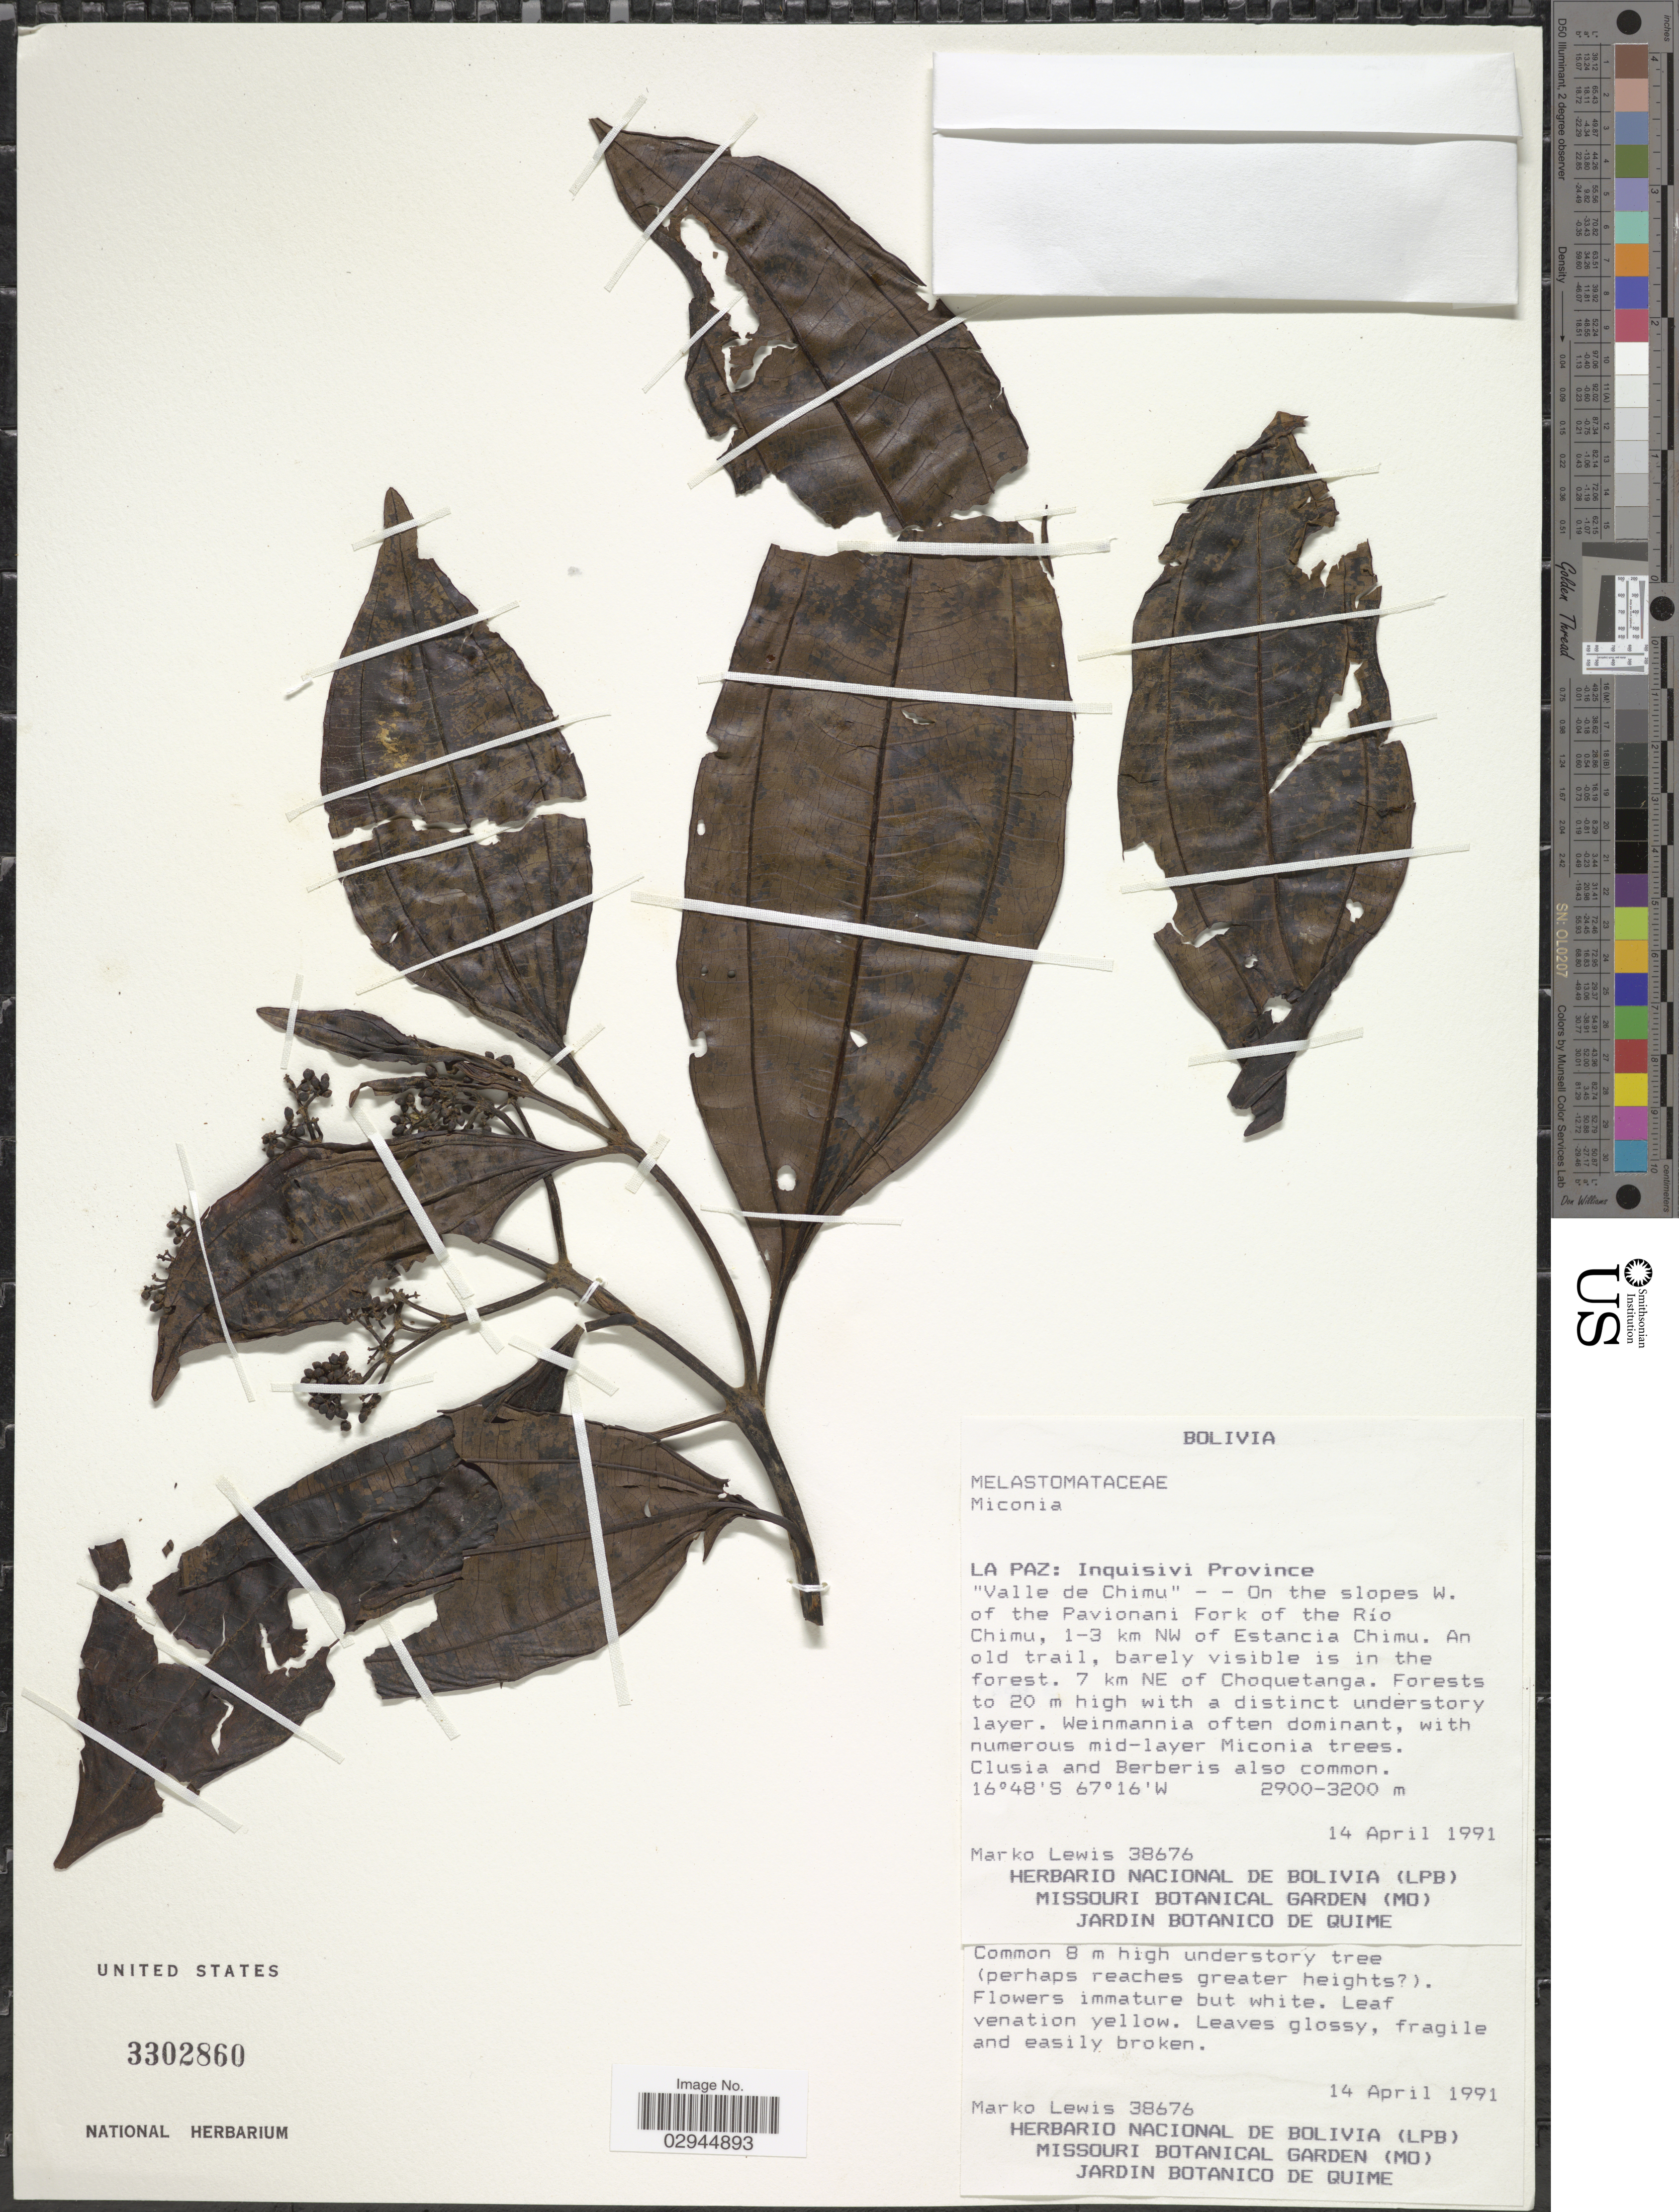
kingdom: Plantae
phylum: Tracheophyta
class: Magnoliopsida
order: Myrtales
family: Melastomataceae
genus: Miconia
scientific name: Miconia sp.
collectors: M. A. Lewis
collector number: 38676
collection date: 1991-04-14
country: Bolivia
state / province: La Paz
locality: Inquisivi Province "Valle de Chimu" - - On the slopes W. of the Pavionani Fork of the Río Chimu, 1-3 km NW of Estancia Chimu. 7 km NE of Choquetanga.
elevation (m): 2900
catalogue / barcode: US 3302860